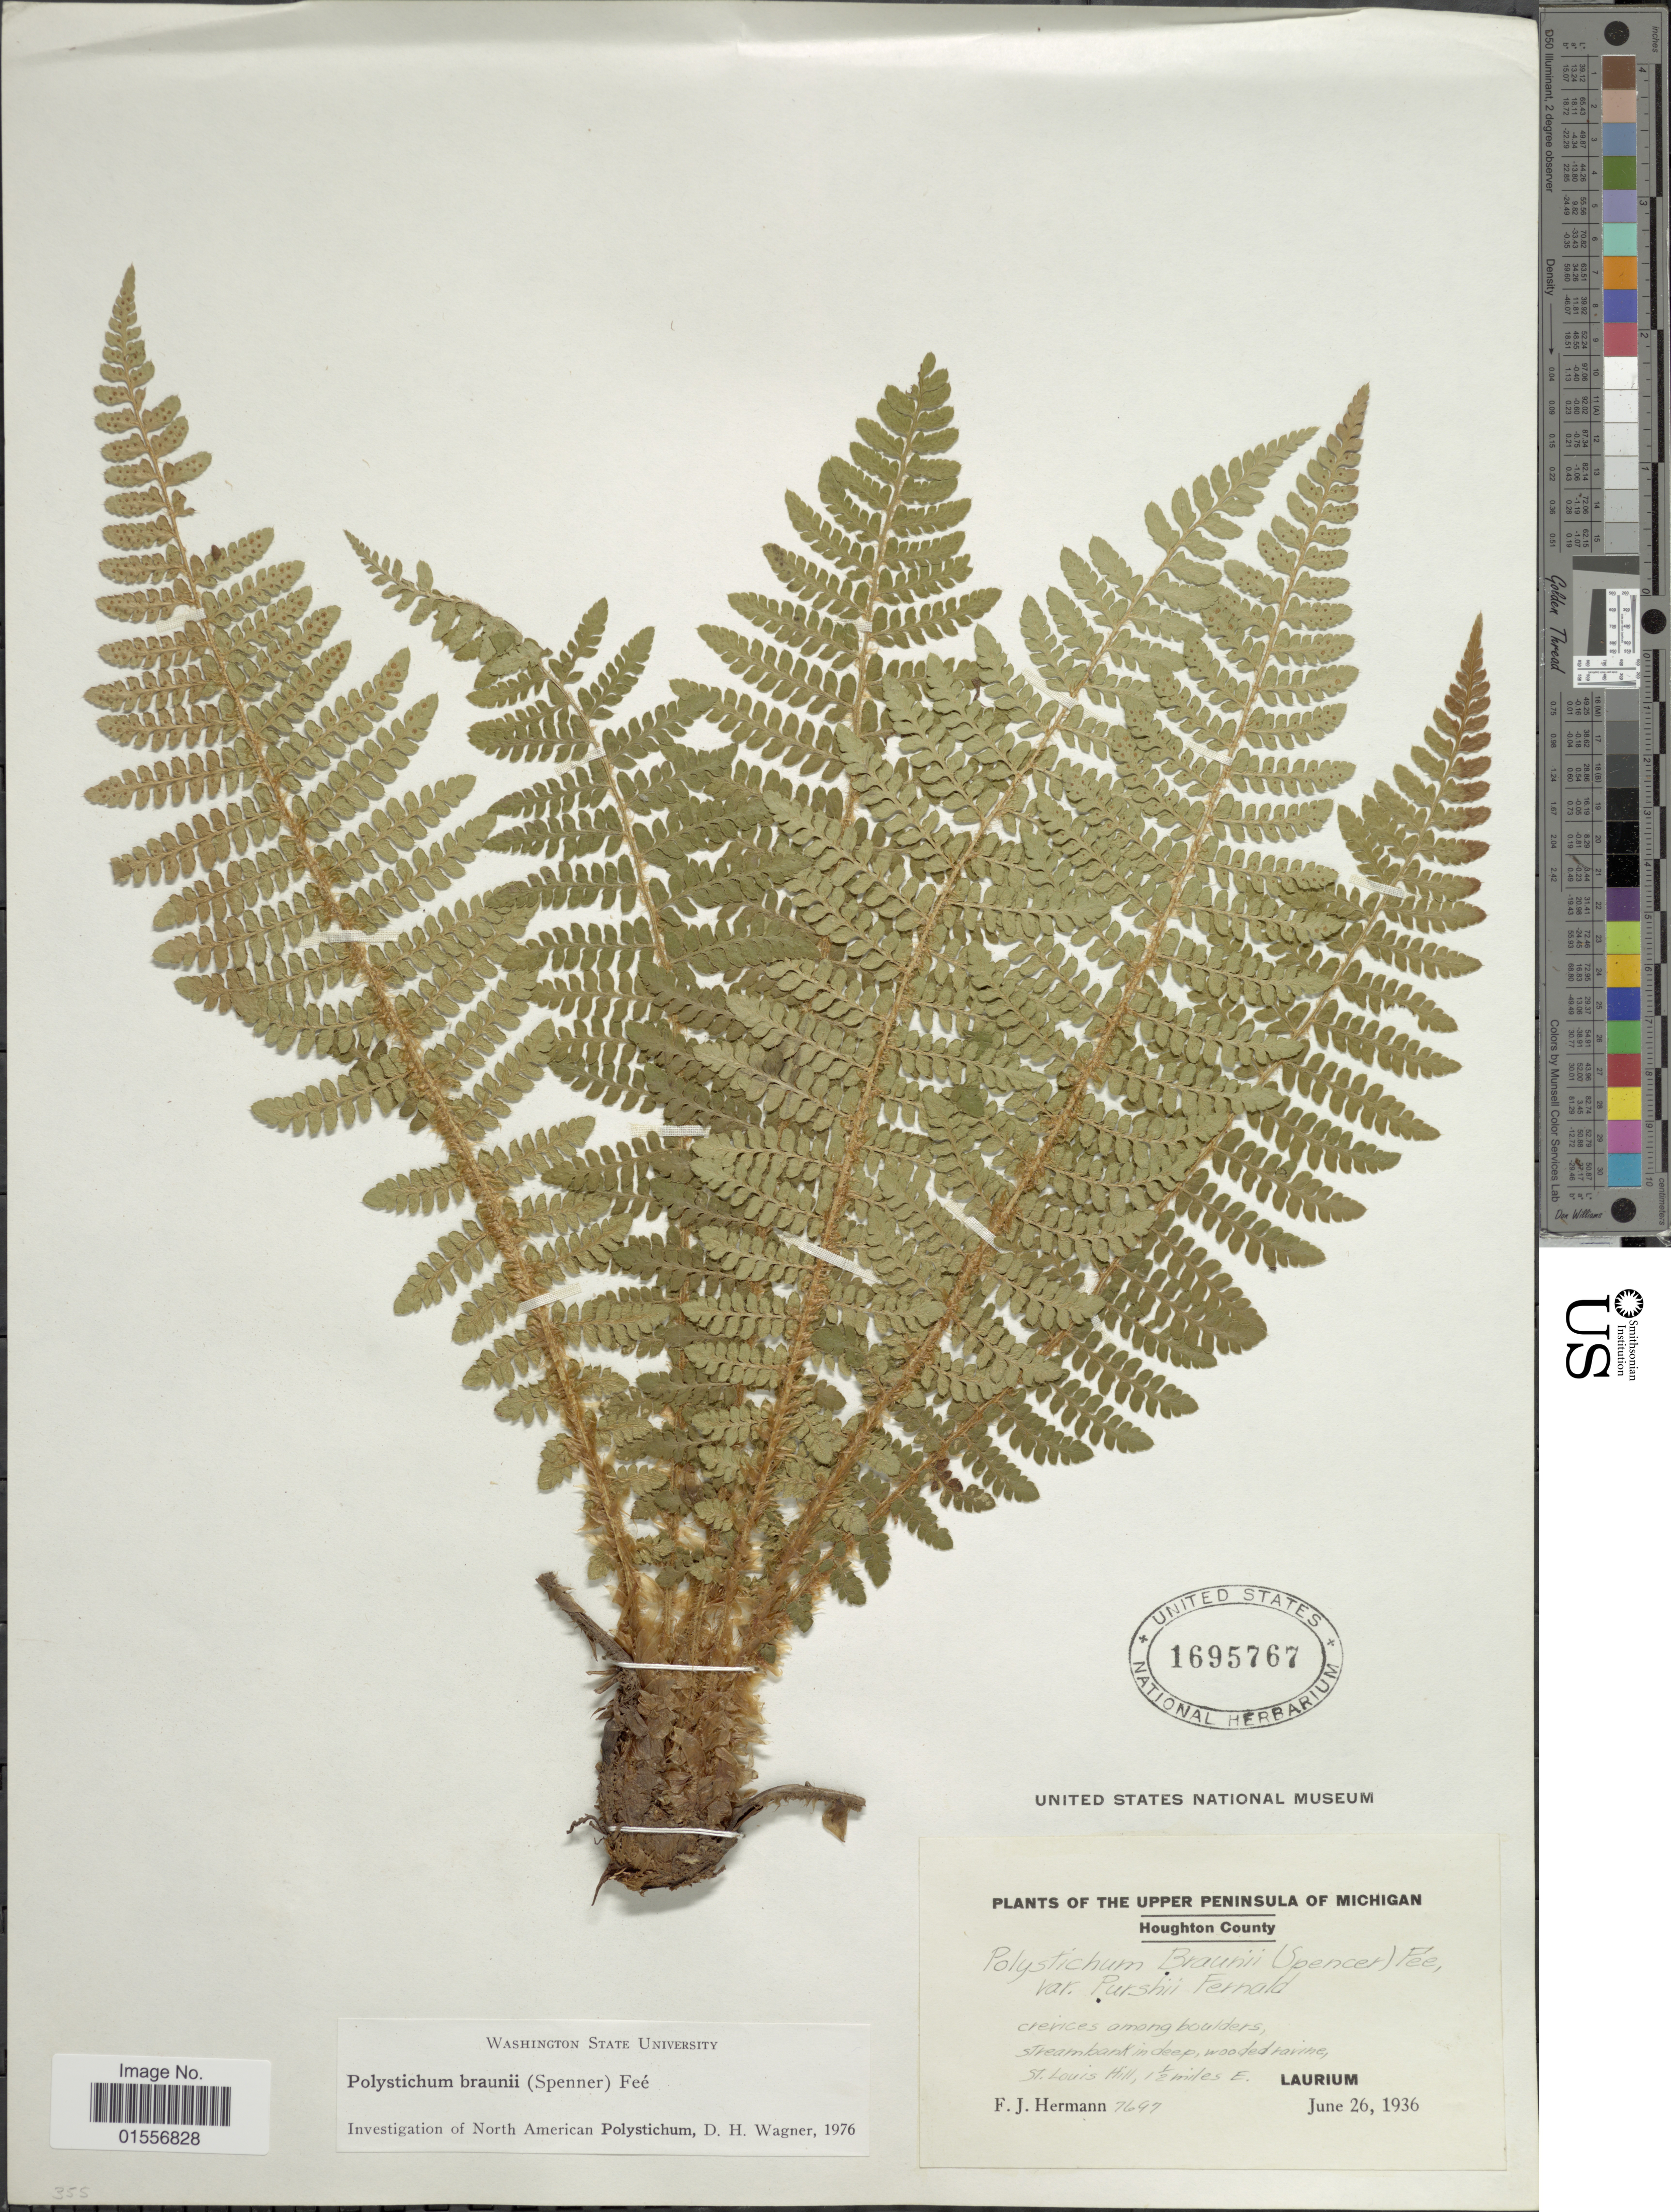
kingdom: Plantae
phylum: Tracheophyta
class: Polypodiopsida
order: Polypodiales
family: Dryopteridaceae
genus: Polystichum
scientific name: Polystichum braunii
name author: (Spenn.) Fée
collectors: F. J. Hermann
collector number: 7697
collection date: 1936-06-26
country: United States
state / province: Michigan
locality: Upper Peninsula of Michigan, Houghton County, streambank, St. Louis Hill, 1 1.5 miles E. Laurium.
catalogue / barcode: US 1695767